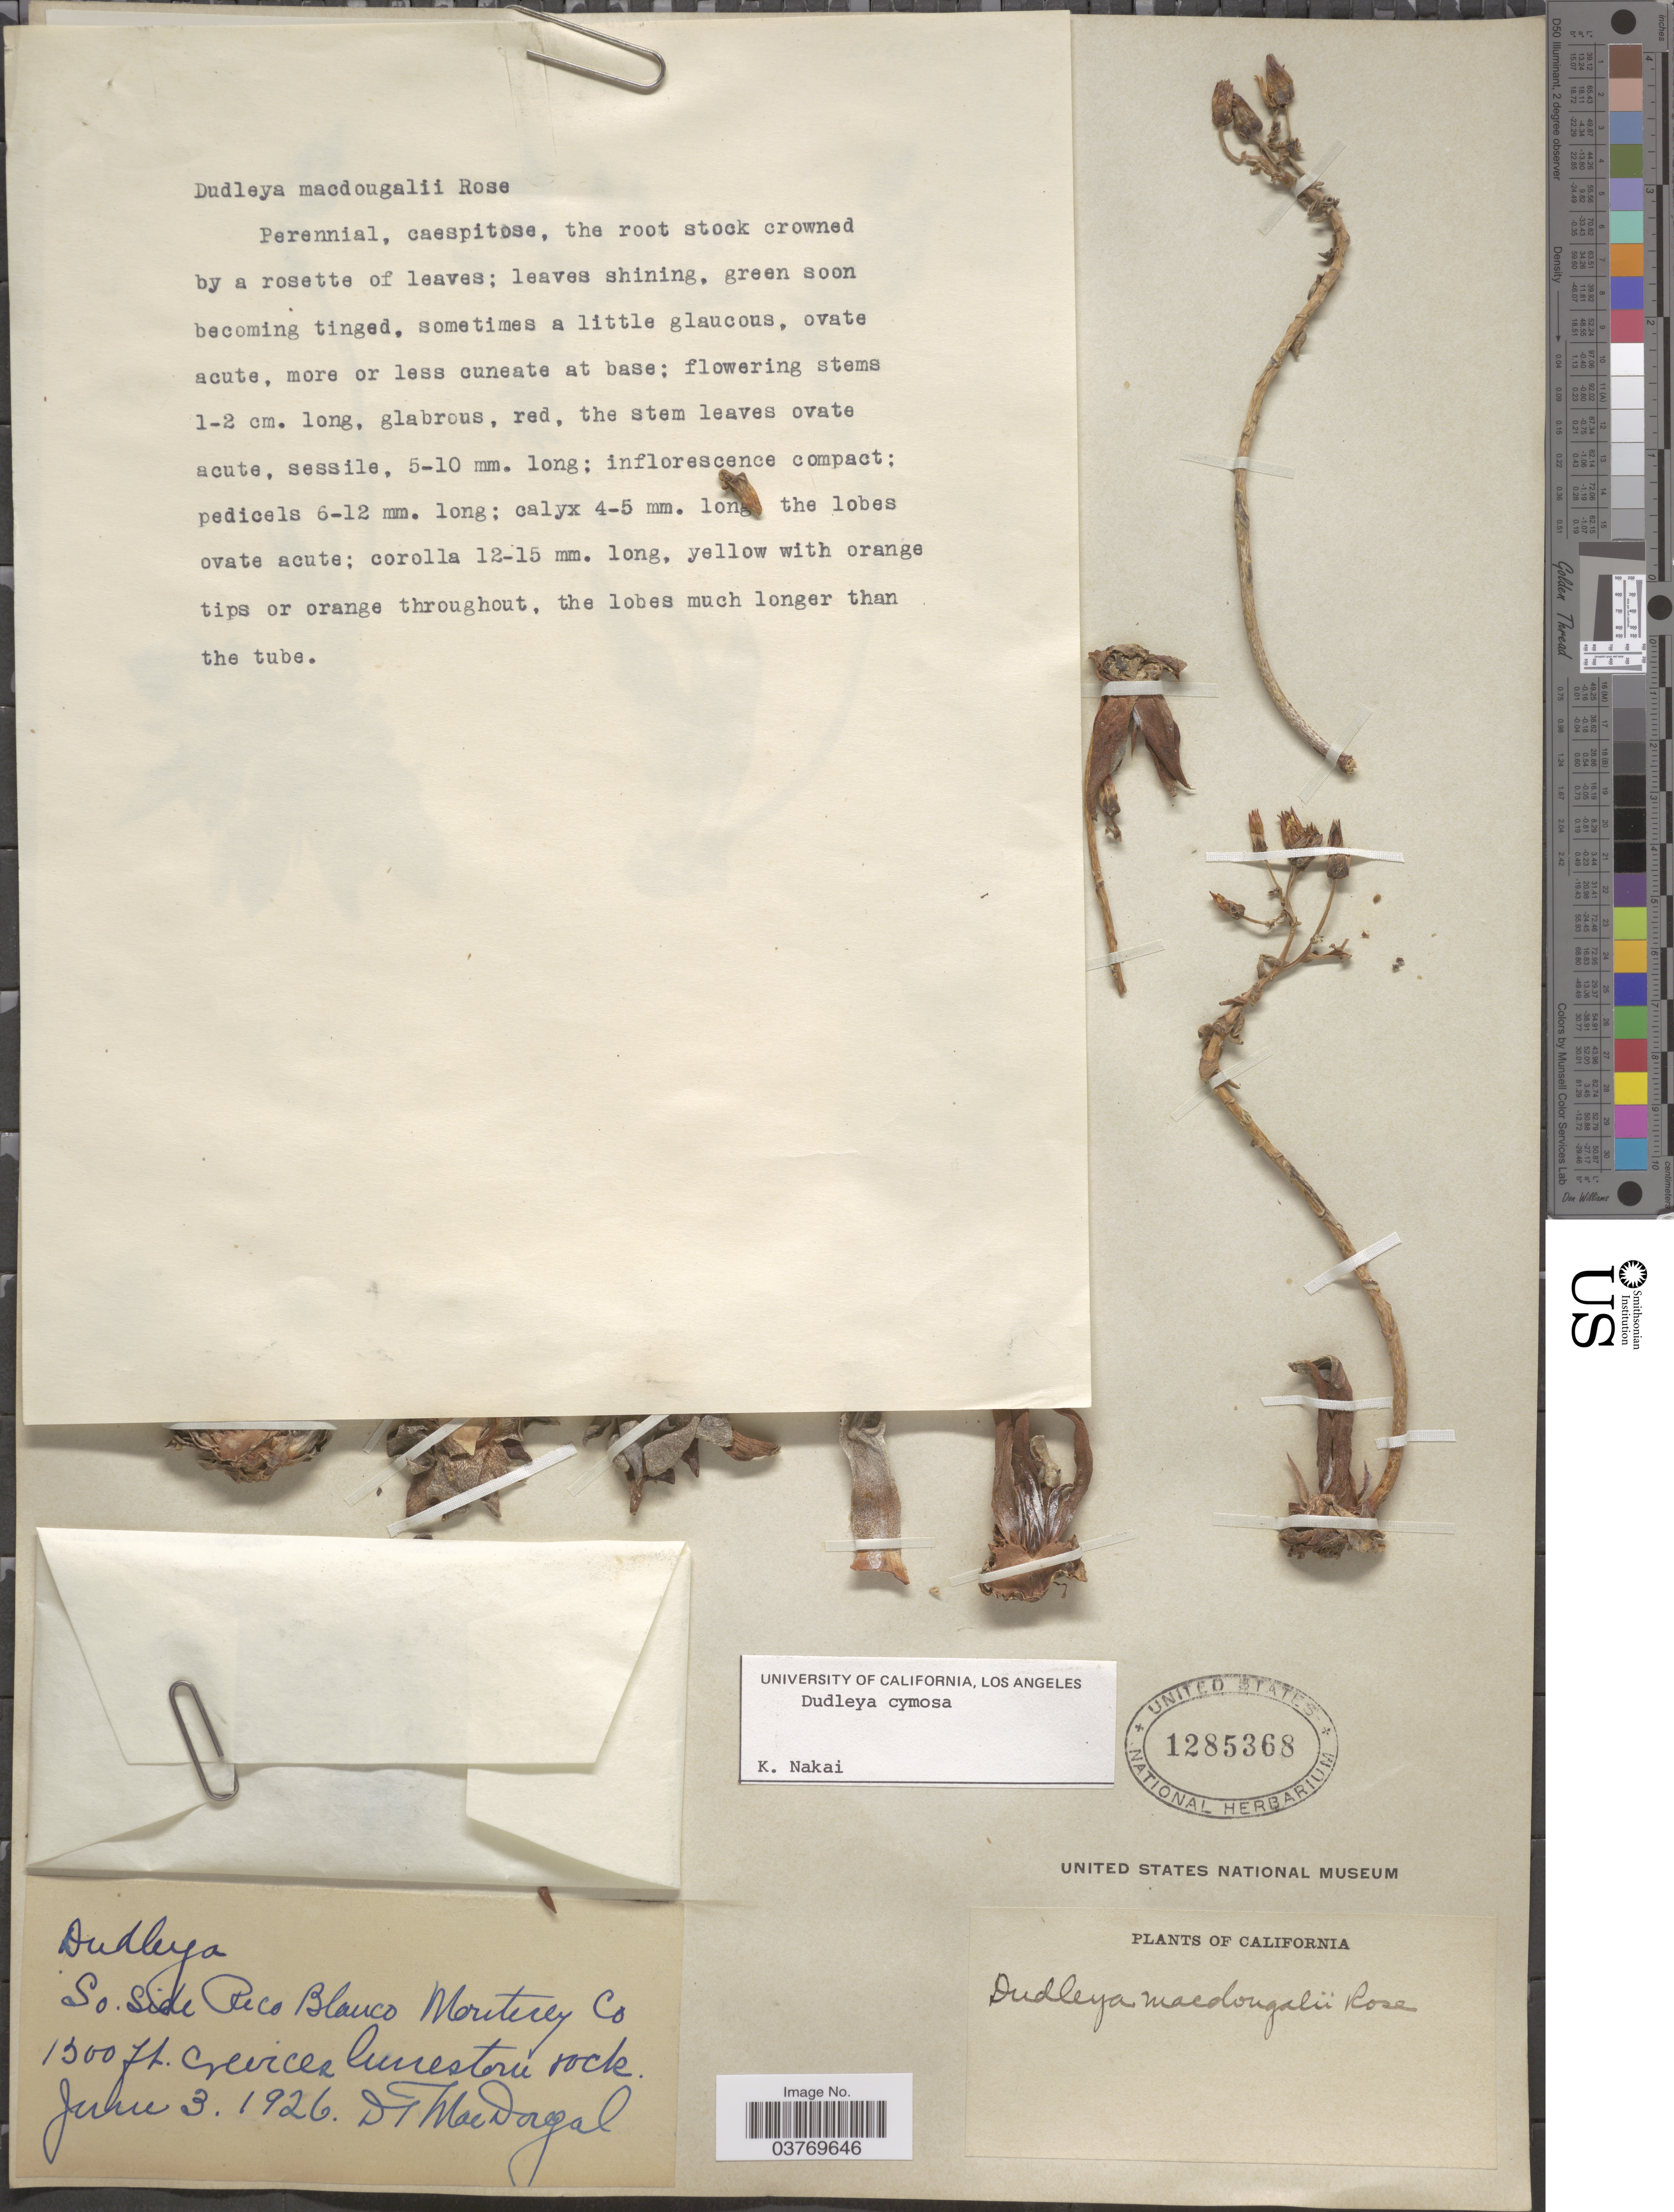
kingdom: Plantae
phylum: Tracheophyta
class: Magnoliopsida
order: Saxifragales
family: Crassulaceae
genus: Dudleya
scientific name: Dudleya cymosa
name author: (Lem.) Britton & Rose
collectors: D. T. MacDougal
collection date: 1926-06-03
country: United States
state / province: California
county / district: Monterey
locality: So. side Peco Blanco Monterey Co.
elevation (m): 457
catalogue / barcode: US 1285368